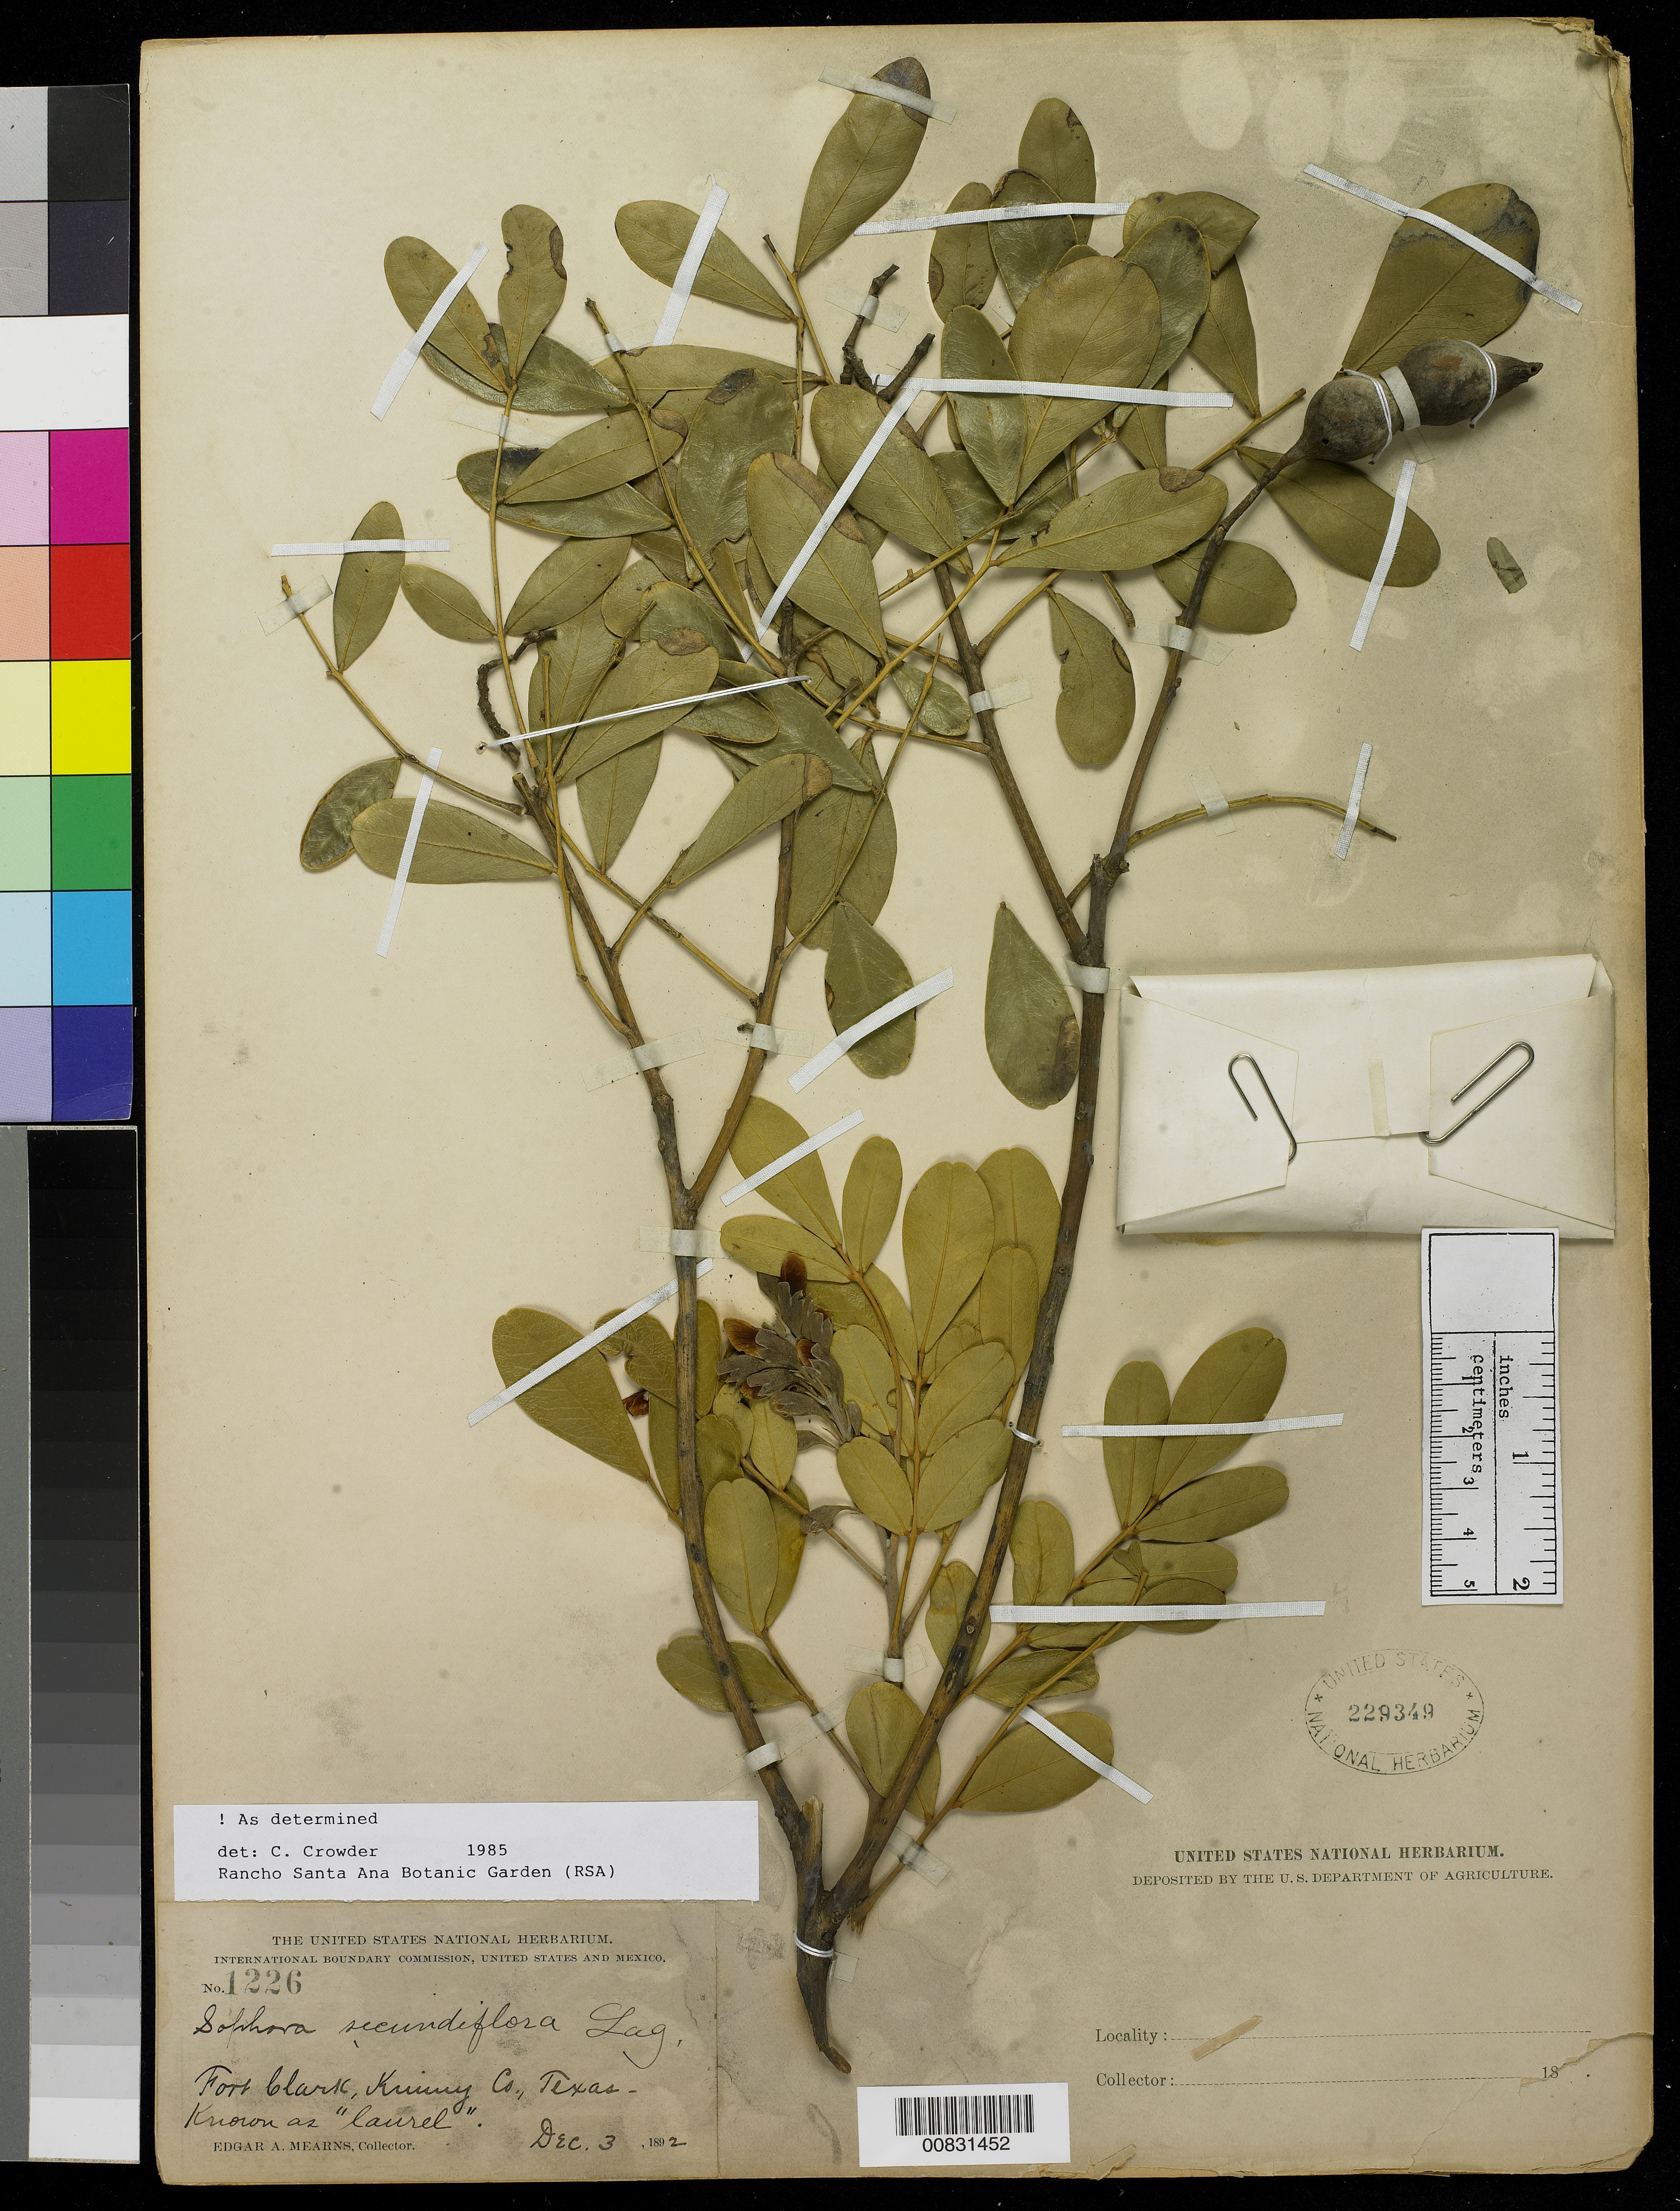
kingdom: Plantae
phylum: Tracheophyta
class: Magnoliopsida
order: Fabales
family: Fabaceae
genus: Dermatophyllum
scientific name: Dermatophyllum secundiflorum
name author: (Ortega) Gandhi & Reveal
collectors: E. A. Mearns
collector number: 1226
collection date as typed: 03 Dec 1892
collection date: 1892-12-03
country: United States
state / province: Texas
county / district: Kinney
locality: Fort Clark, Kinney County, Texas.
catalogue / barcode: US 229349